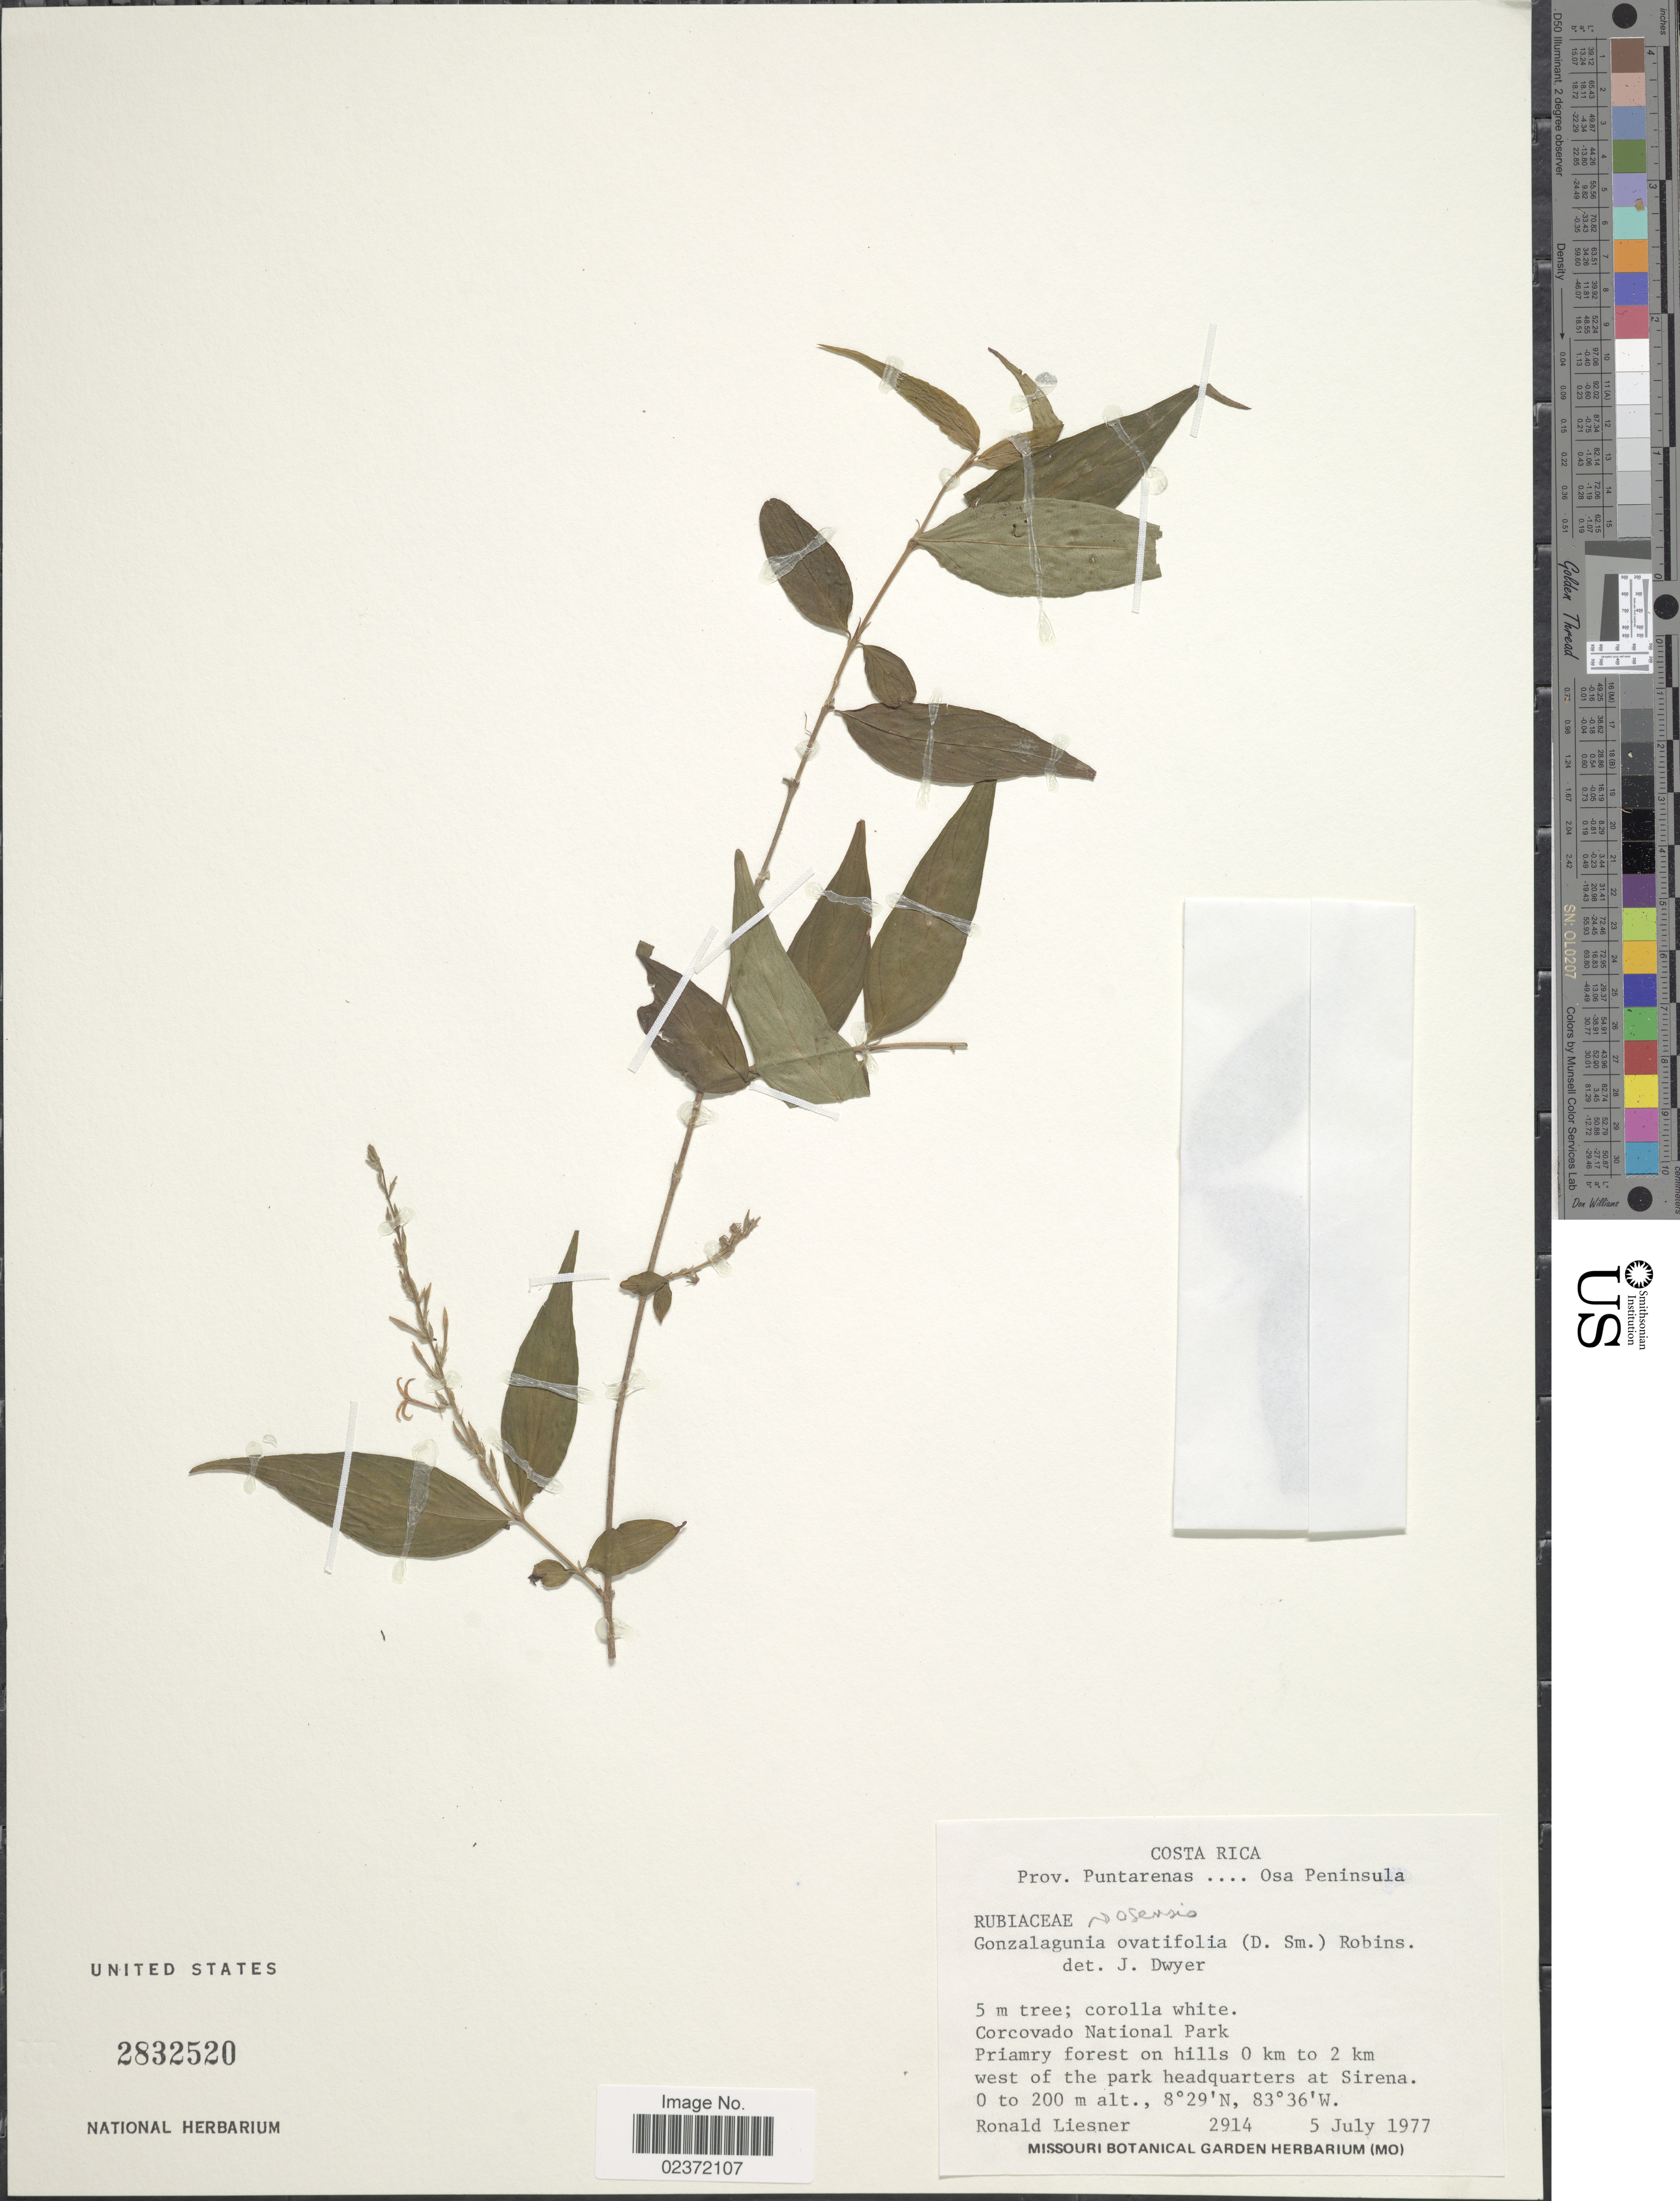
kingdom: Plantae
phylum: Tracheophyta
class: Magnoliopsida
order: Gentianales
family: Rubiaceae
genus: Gonzalagunia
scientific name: Gonzalagunia ovatifolia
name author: (Donn. Sm.) B.L. Rob.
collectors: R. L. Liesner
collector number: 2914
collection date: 1977-07-05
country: Costa Rica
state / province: Puntarenas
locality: Prov. Puntarenas, Osa Peninsula, Primary forest on hills 0 km to 2 km west of the park headquarters at Sirena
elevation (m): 0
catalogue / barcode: US 2832520